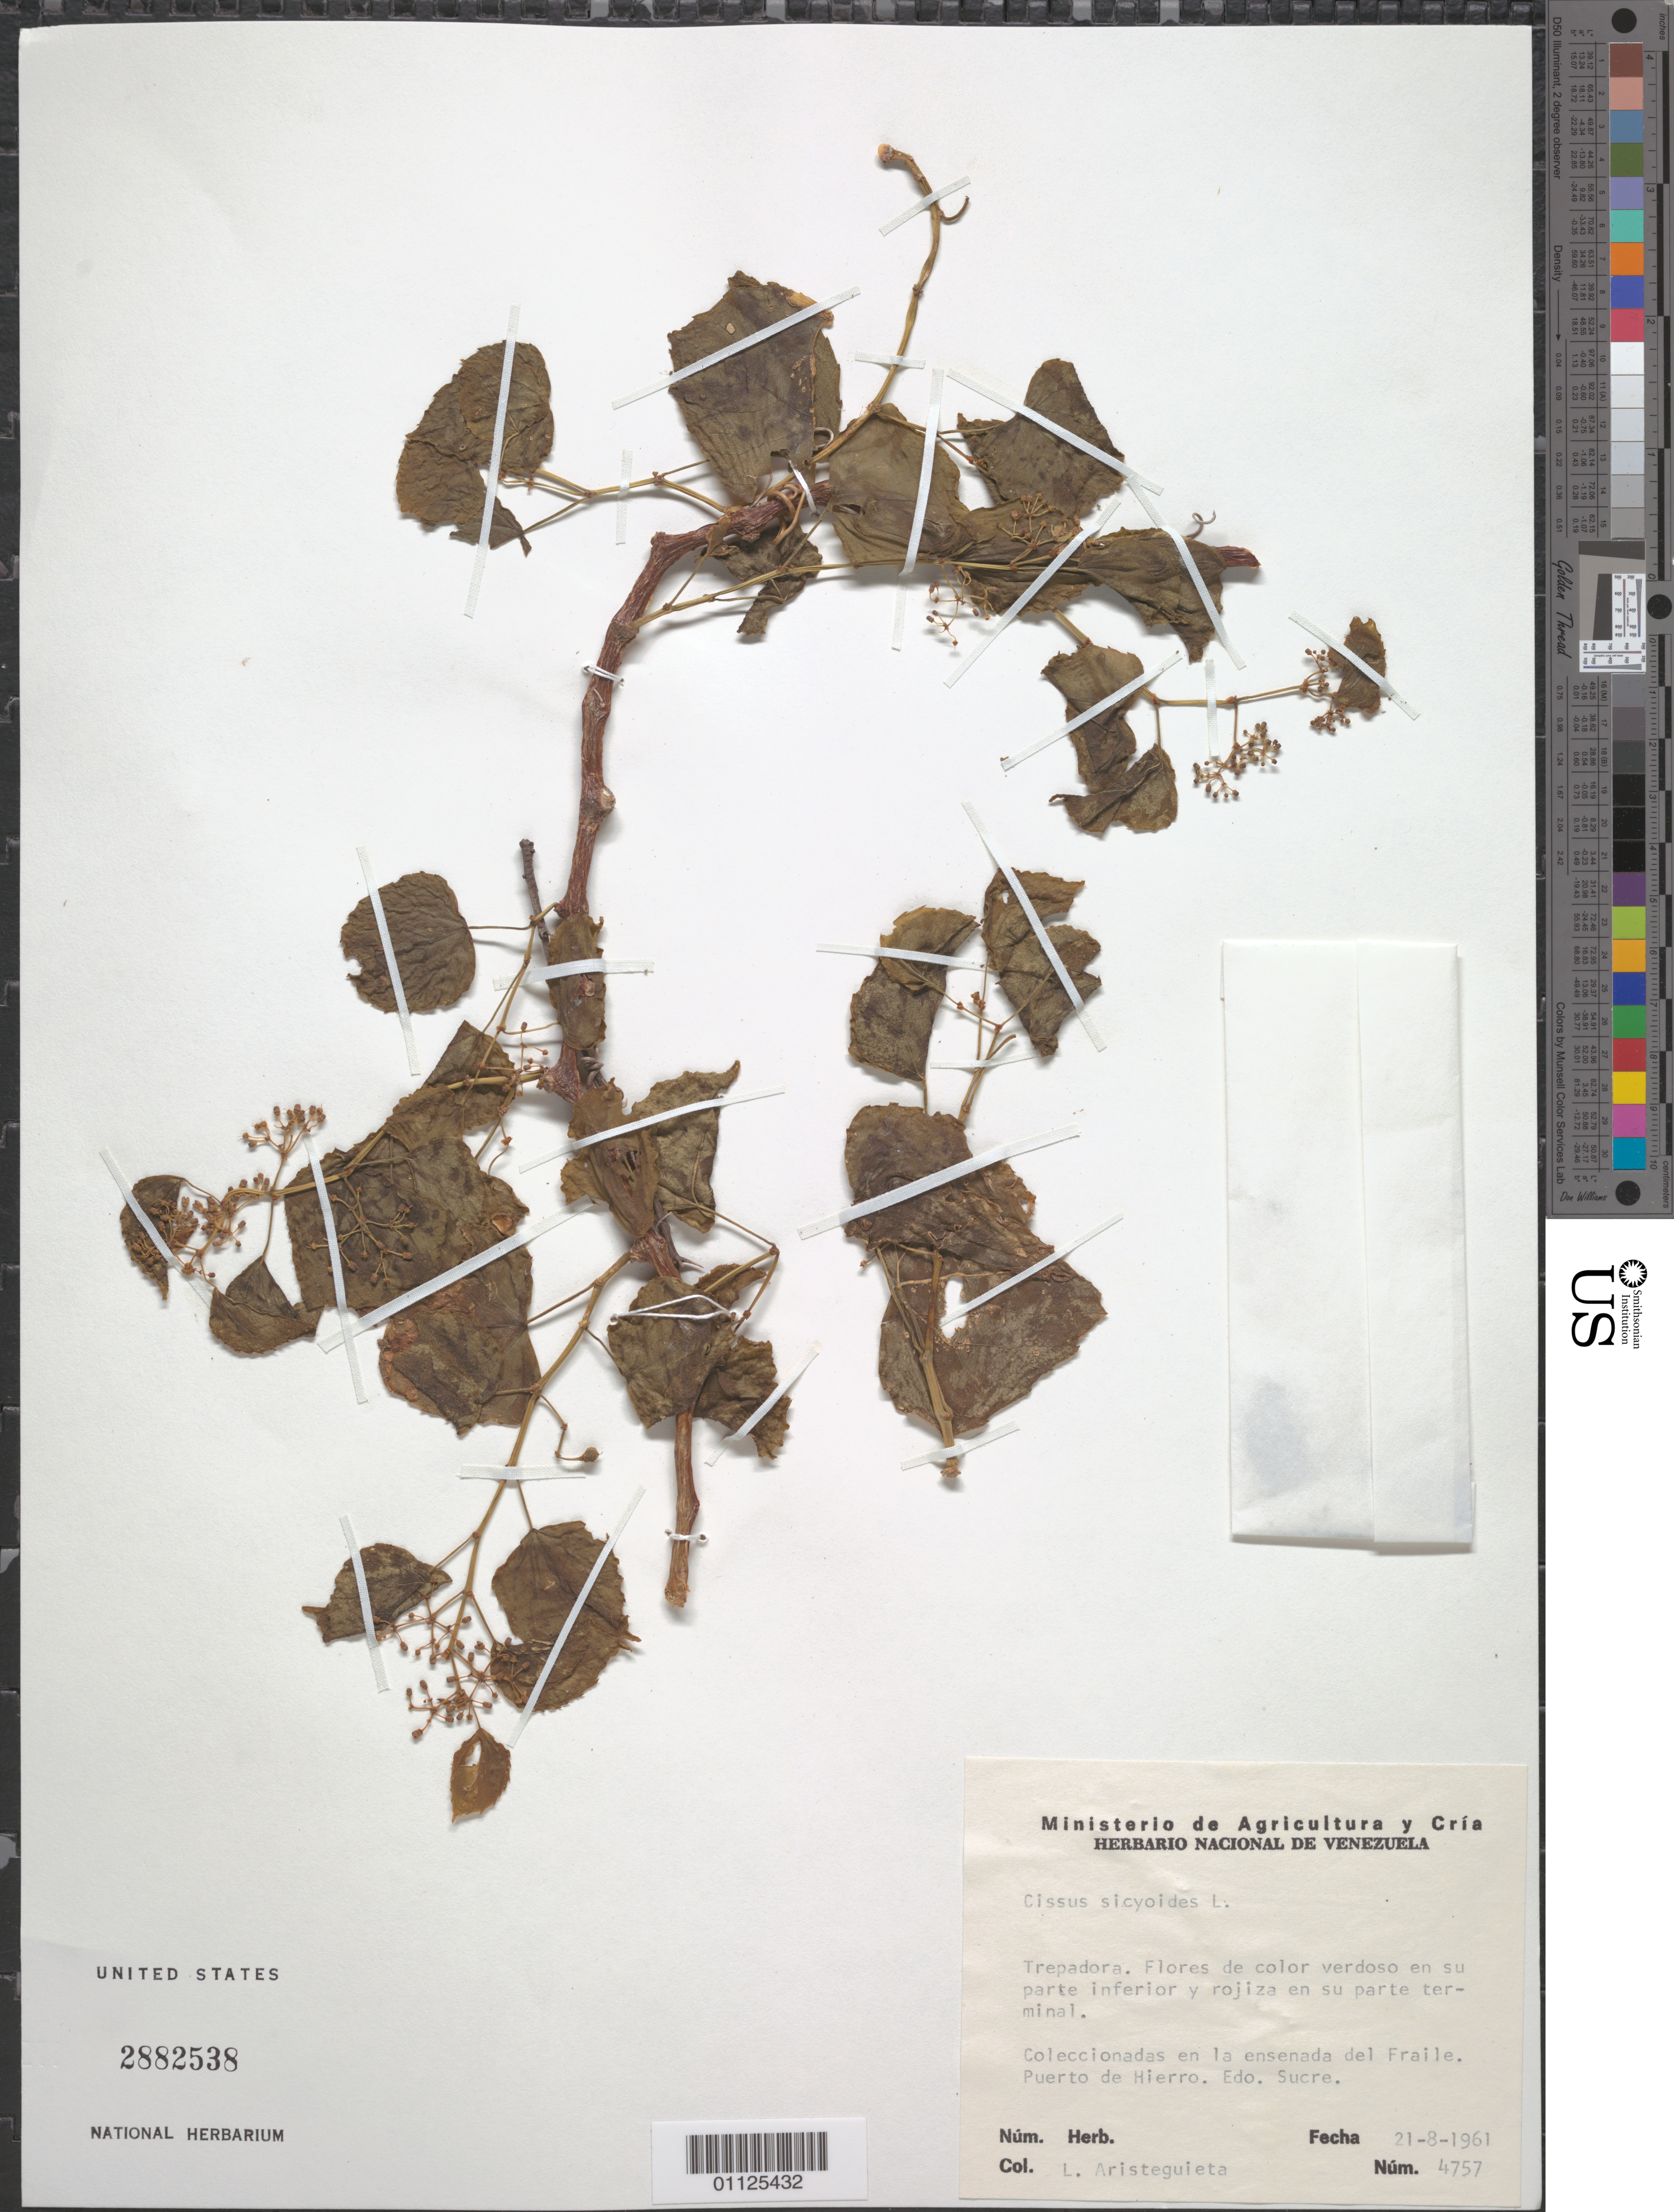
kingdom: Plantae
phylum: Tracheophyta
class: Magnoliopsida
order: Vitales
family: Vitaceae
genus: Cissus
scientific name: Cissus verticillata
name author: (L.) Nicolson & C.E. Jarvis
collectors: L. Aristeguieta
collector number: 4757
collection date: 1961-08-21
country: Venezuela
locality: Del Fraile. Puerto de Hierro. Edo. Sucre.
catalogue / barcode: US 2882538